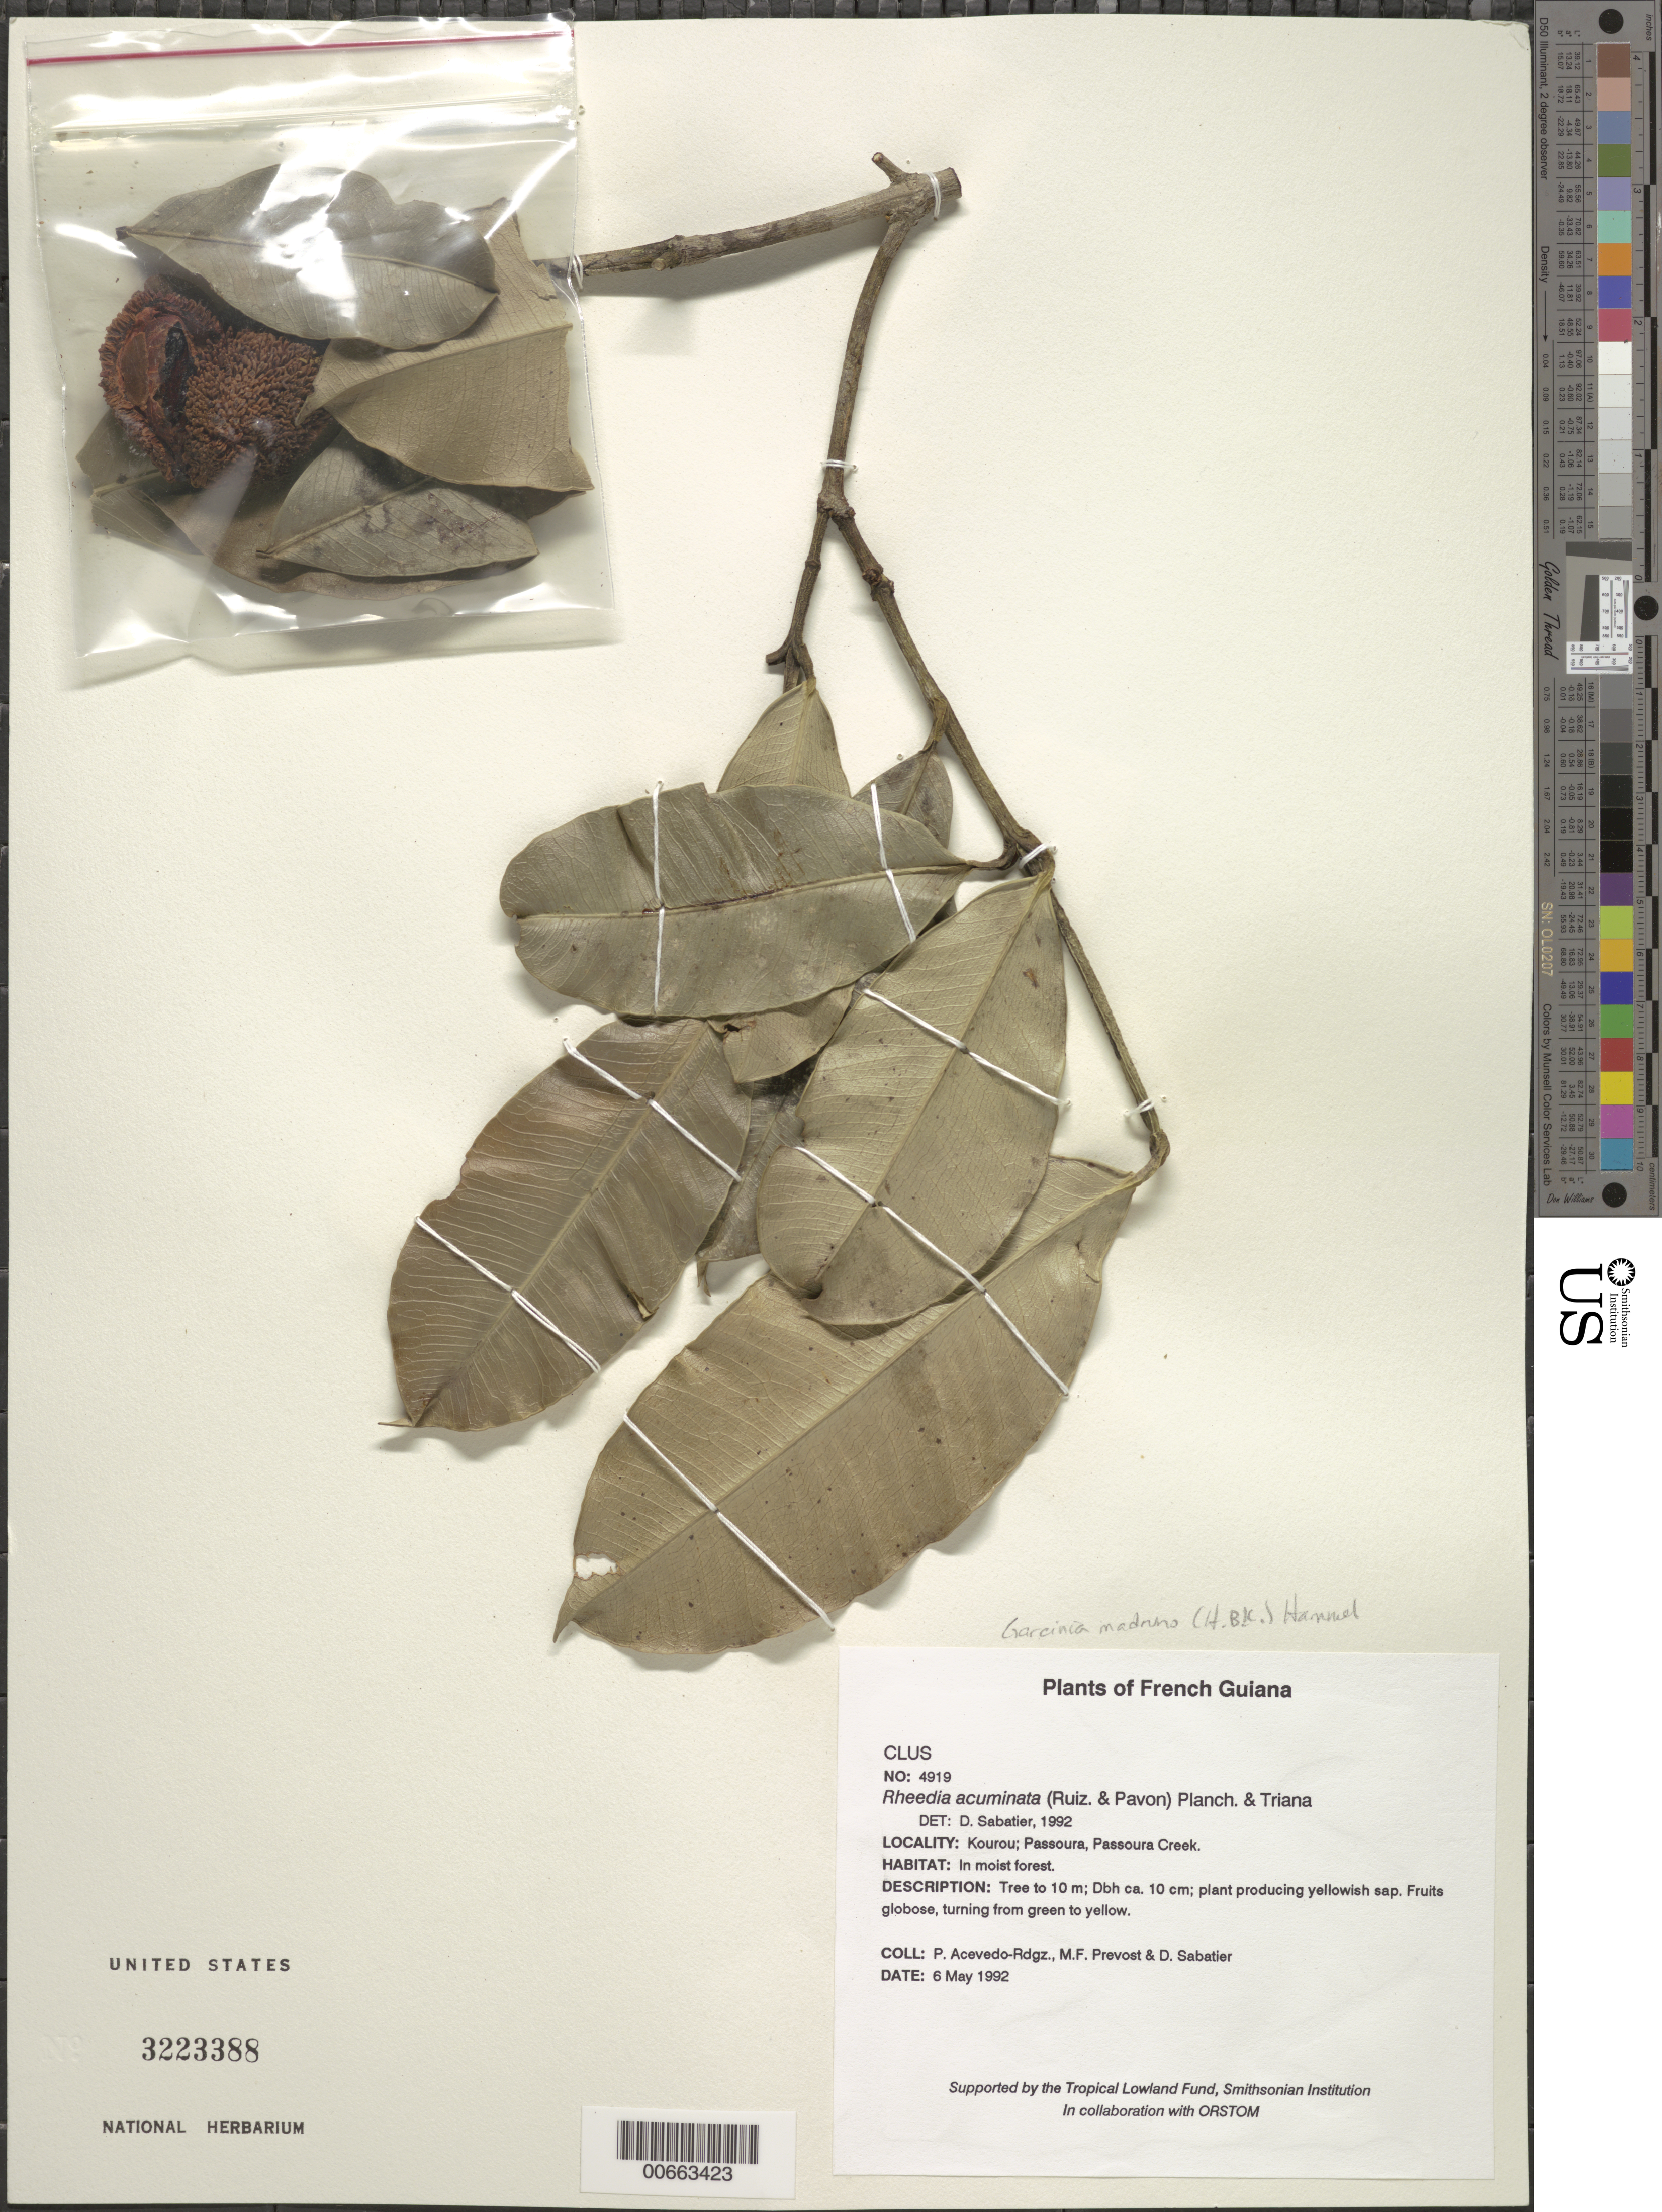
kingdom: Plantae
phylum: Tracheophyta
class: Magnoliopsida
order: Malpighiales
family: Clusiaceae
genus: Garcinia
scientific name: Garcinia madruno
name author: (Kunth) Hammel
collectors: P. Acevedo-Rodr., M.-F. Prévost & D. Sabatier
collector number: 4919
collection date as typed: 06 May 1992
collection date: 1992-05-06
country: French Guiana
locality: Kourou; Passoura, Passoura Creek.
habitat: In moist forest.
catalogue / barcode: US 3223388